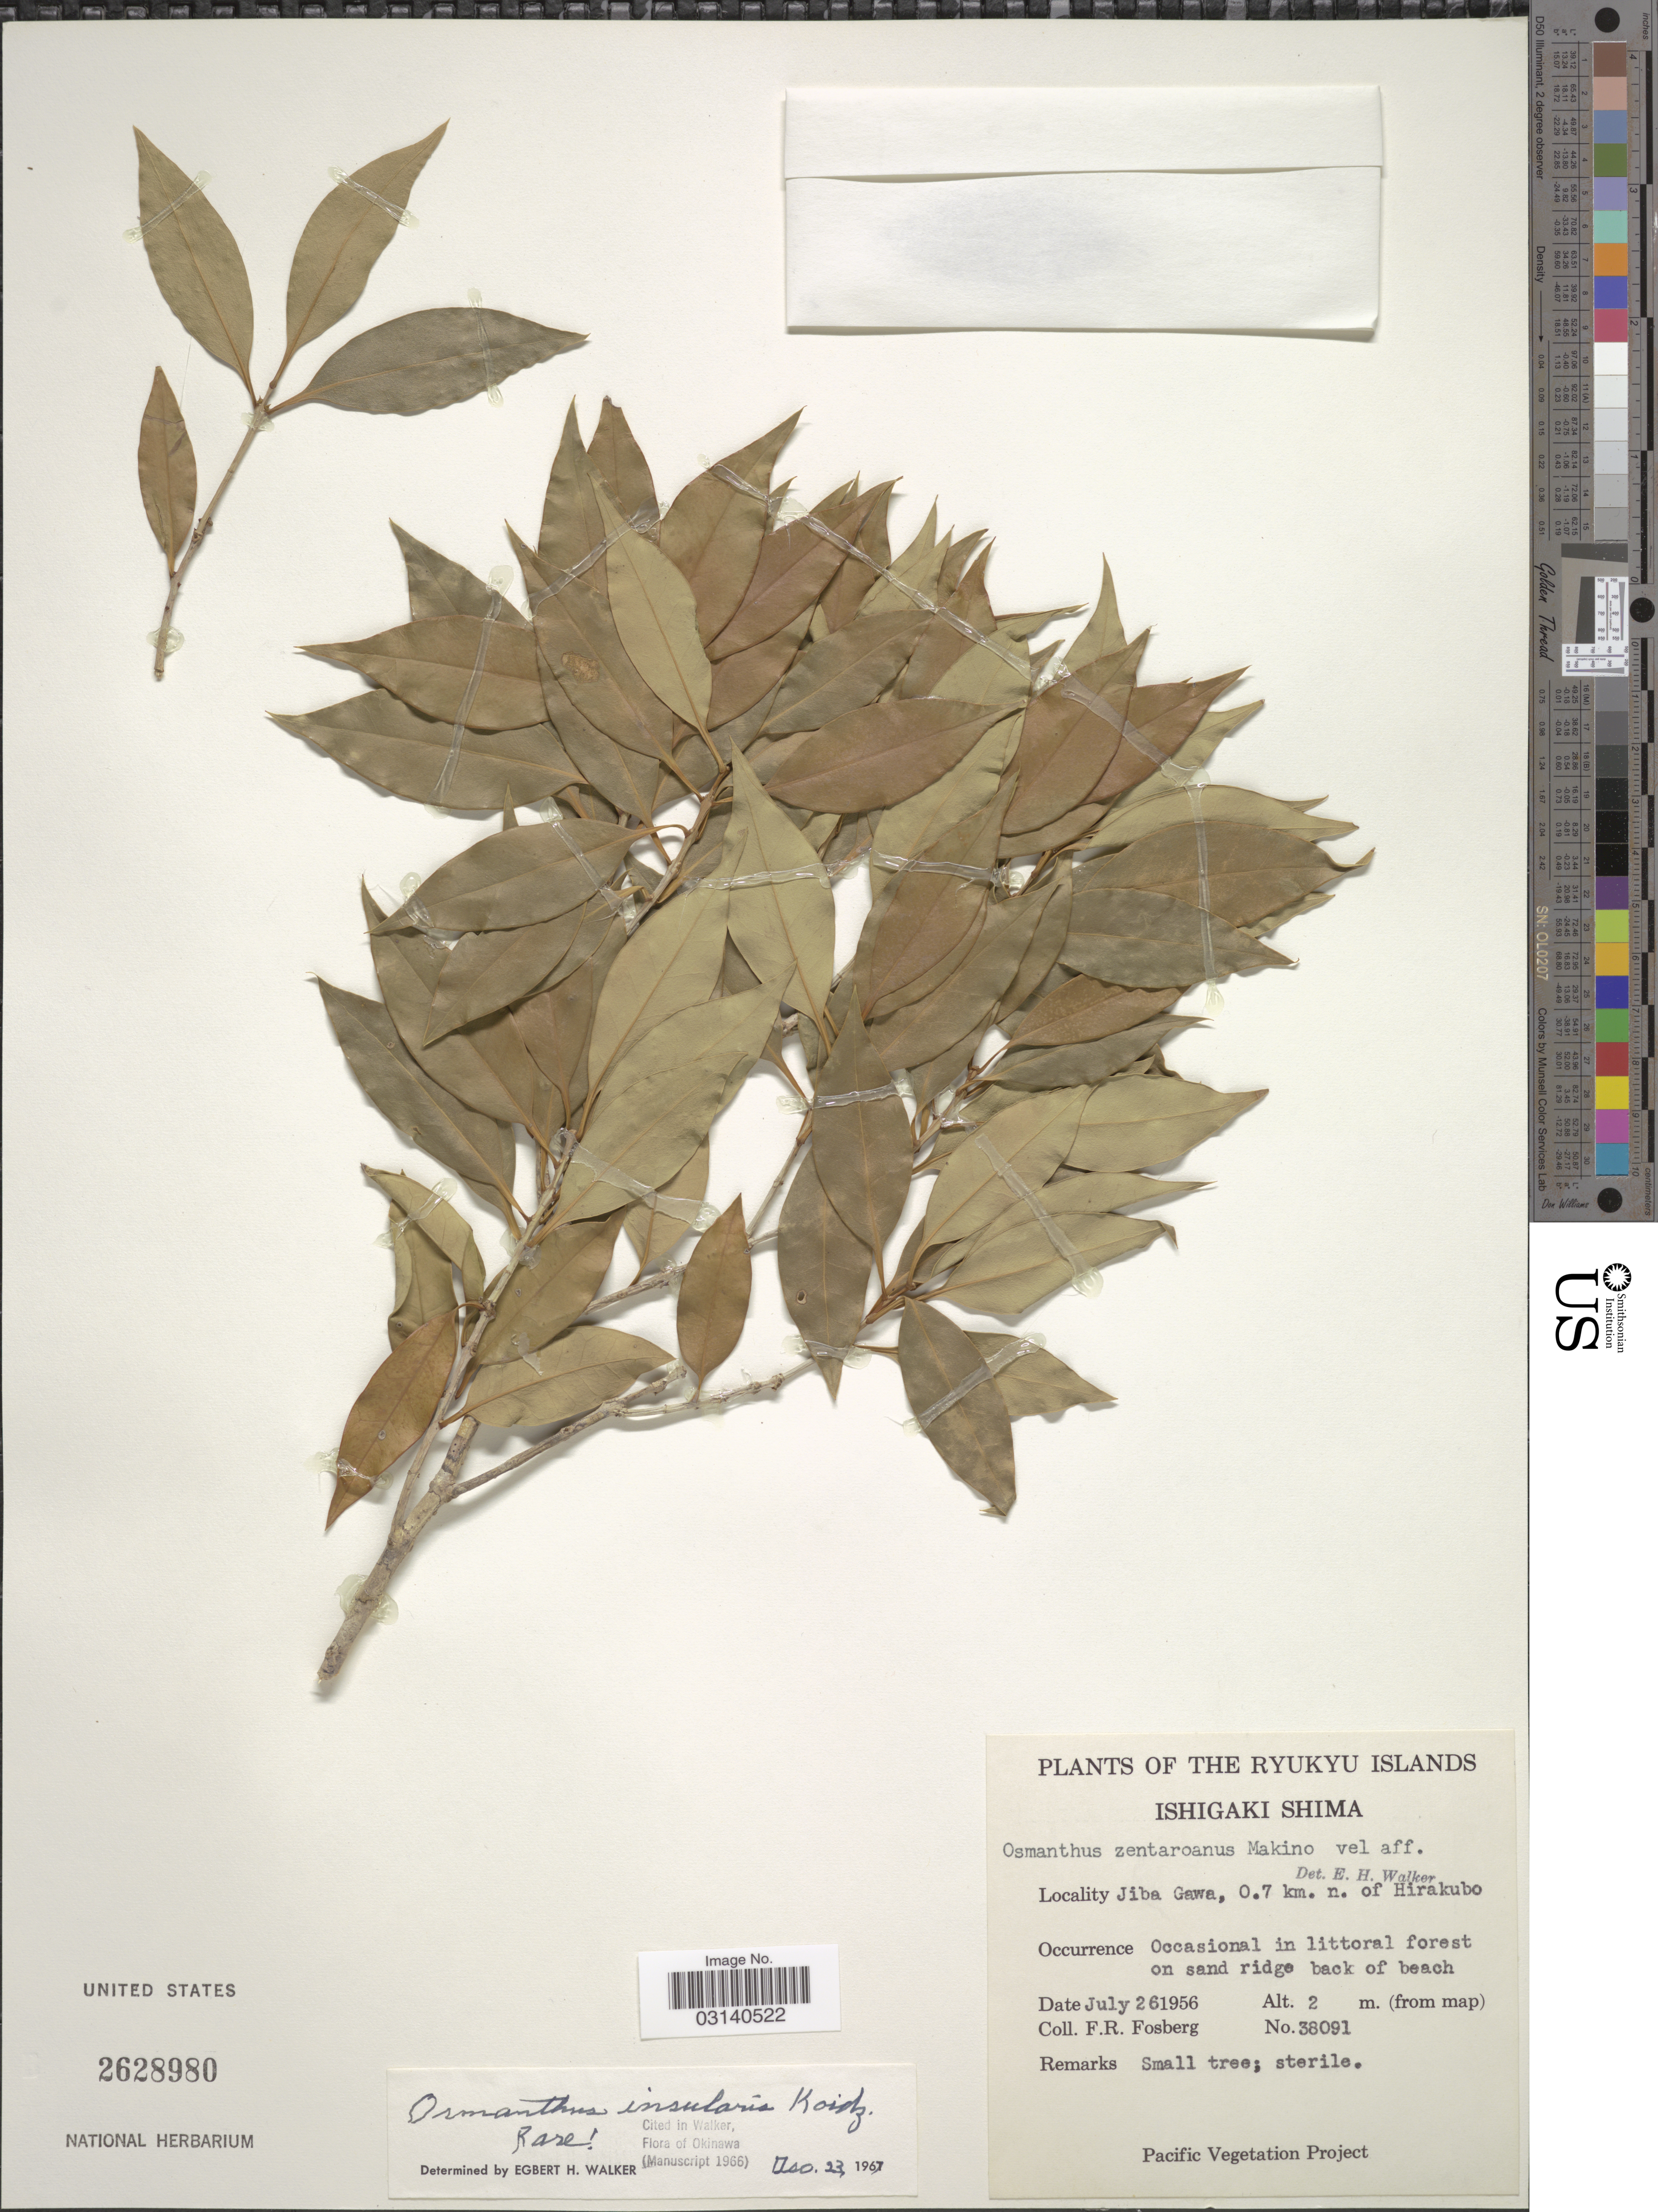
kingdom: Plantae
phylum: Tracheophyta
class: Magnoliopsida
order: Lamiales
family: Oleaceae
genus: Osmanthus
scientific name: Osmanthus insularis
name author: Koidz.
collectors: F. R. Fosberg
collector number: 38091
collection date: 1956-07-26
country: Japan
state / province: Okinawa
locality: The Ryukyu Islands, Ishigaki Shima, Jiba Gawa, 0.7 km. n of Hirakubo.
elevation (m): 2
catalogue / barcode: US 2628980